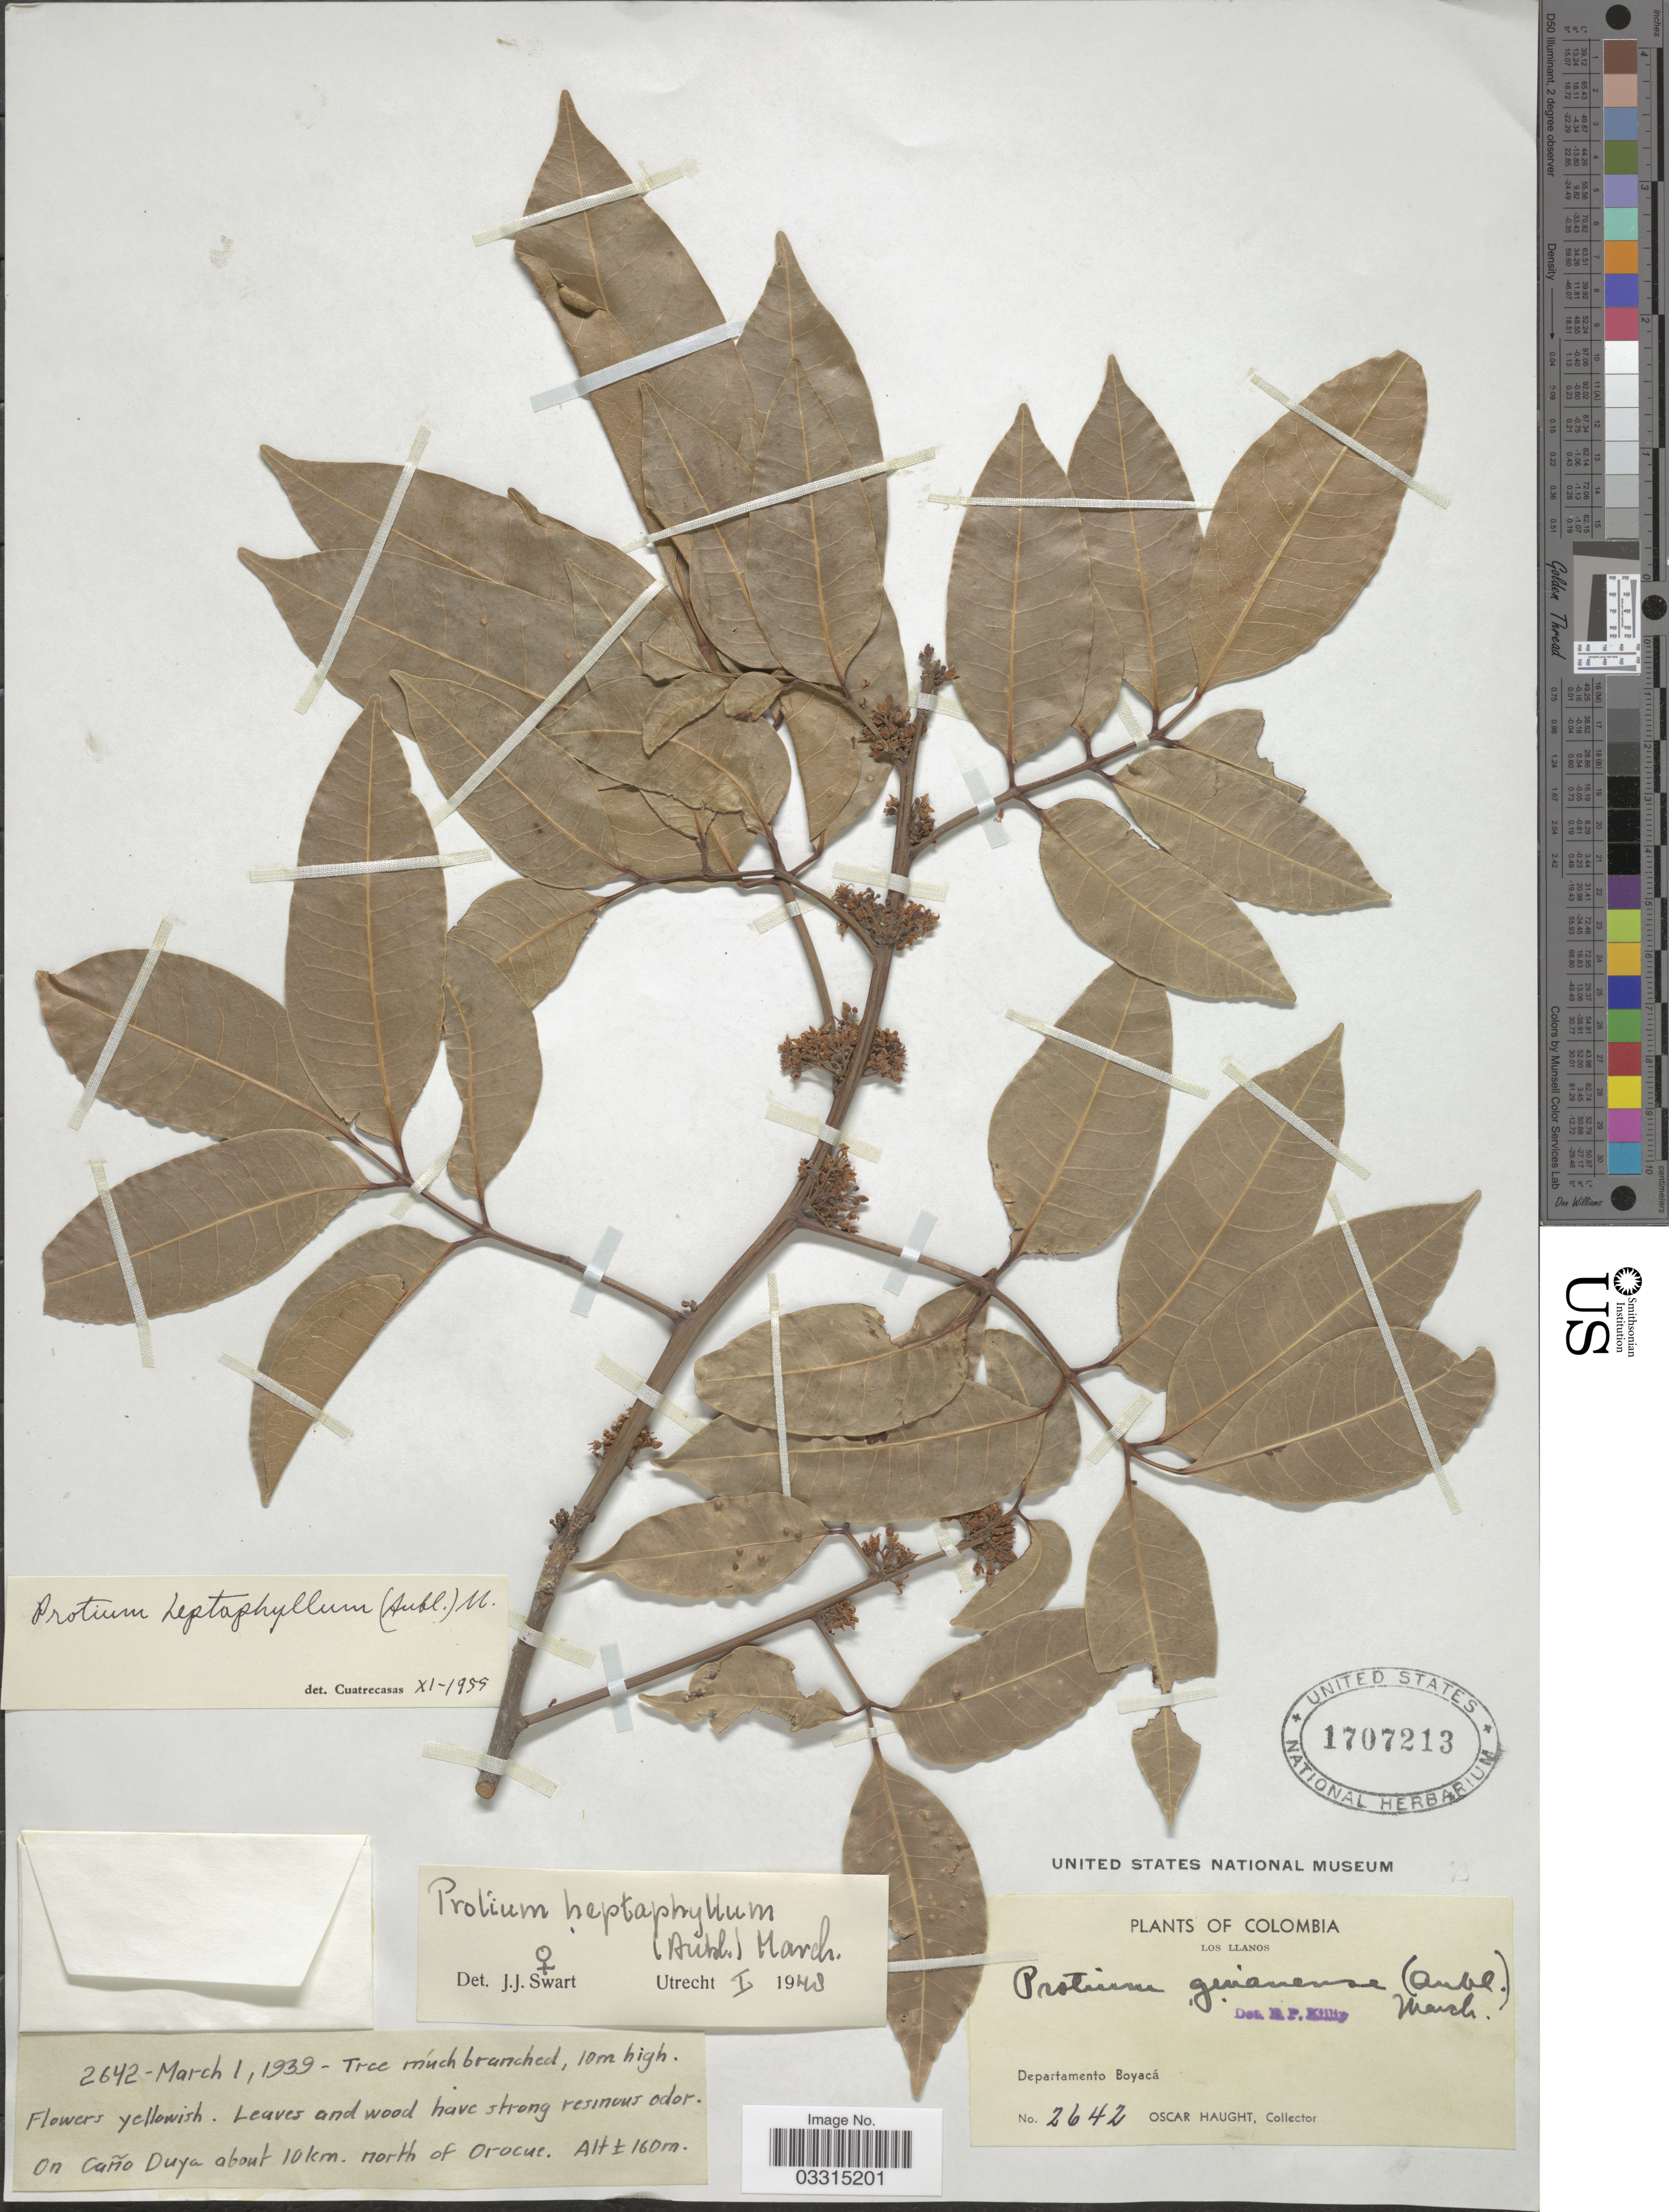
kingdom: Plantae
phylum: Tracheophyta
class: Magnoliopsida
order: Sapindales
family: Burseraceae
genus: Protium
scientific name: Protium heptaphyllum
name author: (Aubl.) Marchand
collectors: O. L. Haught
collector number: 2642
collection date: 1939-03-01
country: Colombia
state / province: Boyacá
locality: Los Llanos. Departamento Boyacá. On Caño Duya about 10km. north of Orocue.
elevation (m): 160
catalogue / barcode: US 1707213